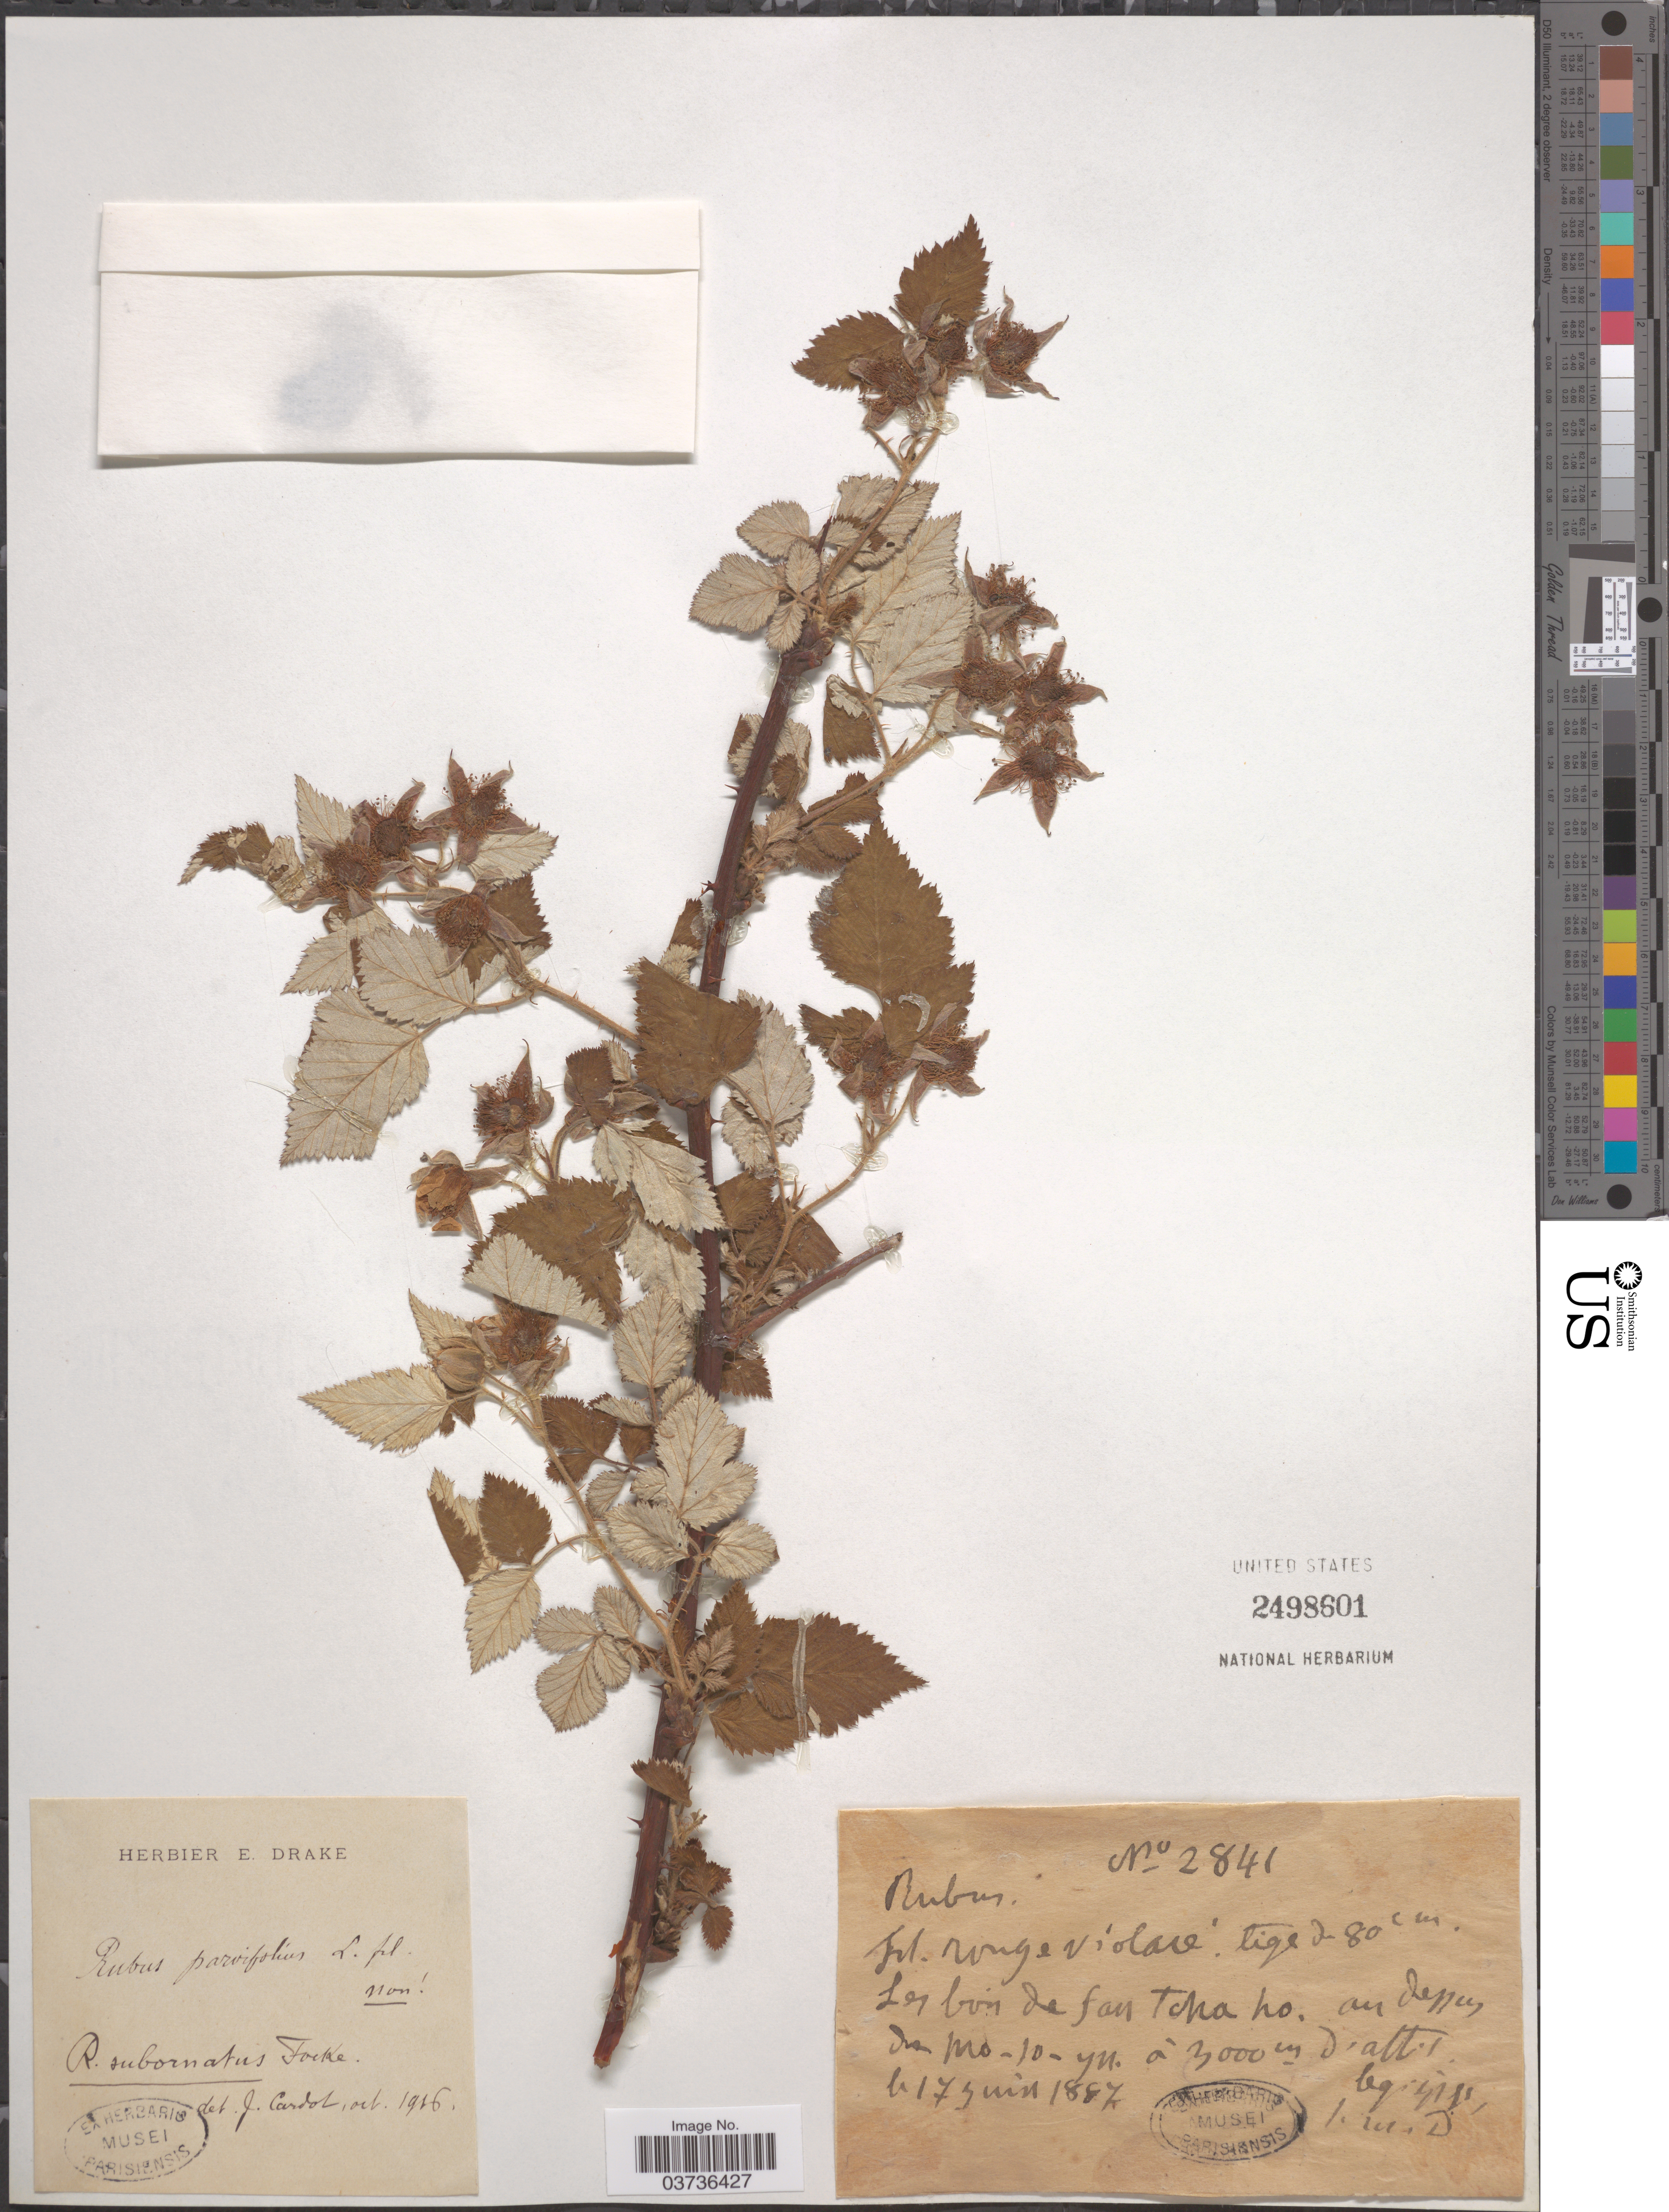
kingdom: Plantae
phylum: Tracheophyta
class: Magnoliopsida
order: Rosales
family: Rosaceae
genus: Rubus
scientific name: Rubus subornatus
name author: Focke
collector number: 2841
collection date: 1887-06-17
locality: Les bois de fan Tcha ho.[interpreted] Au dessus [illegible text] mo-jo-yu.[interpreted]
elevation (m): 3000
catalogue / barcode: US 2498601